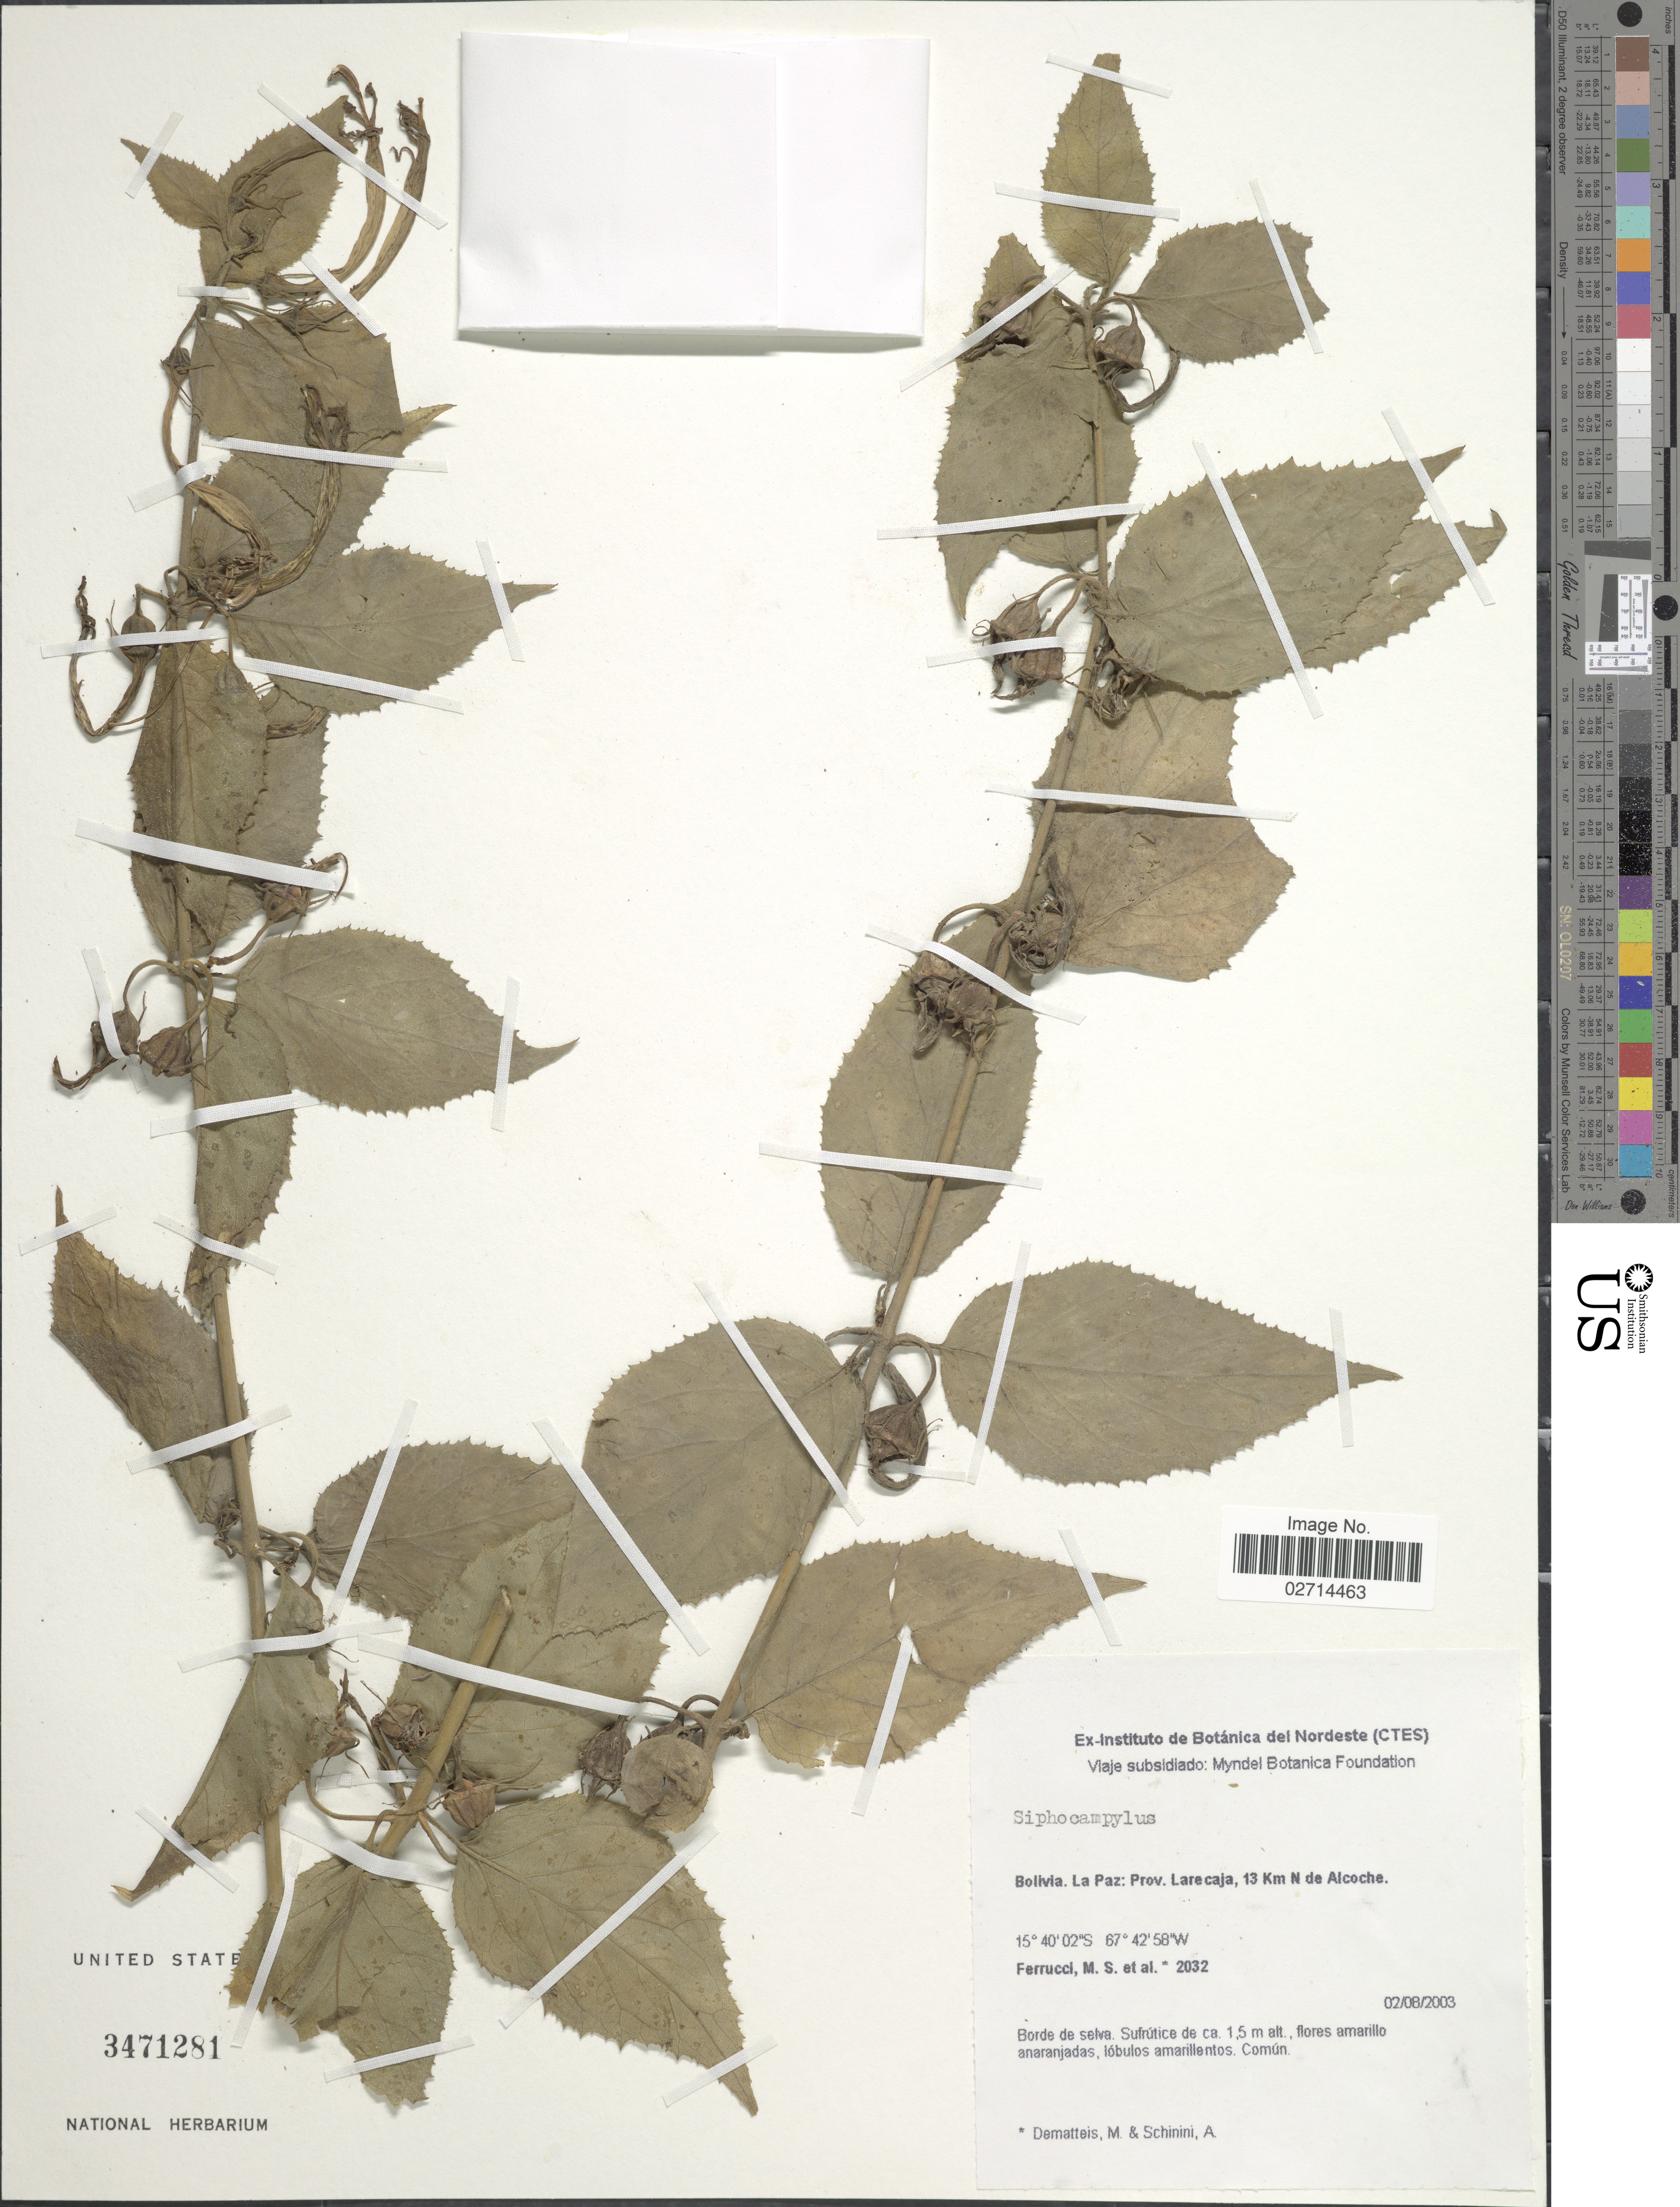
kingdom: Plantae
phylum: Tracheophyta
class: Magnoliopsida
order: Asterales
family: Campanulaceae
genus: Siphocampylus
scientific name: Siphocampylus sp.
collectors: M. S. Ferrucci & et al.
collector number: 2032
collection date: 2003-08-02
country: Bolivia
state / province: La Paz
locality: Prov. Larecaja, 13 km N de Alcoche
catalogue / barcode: US 3471281